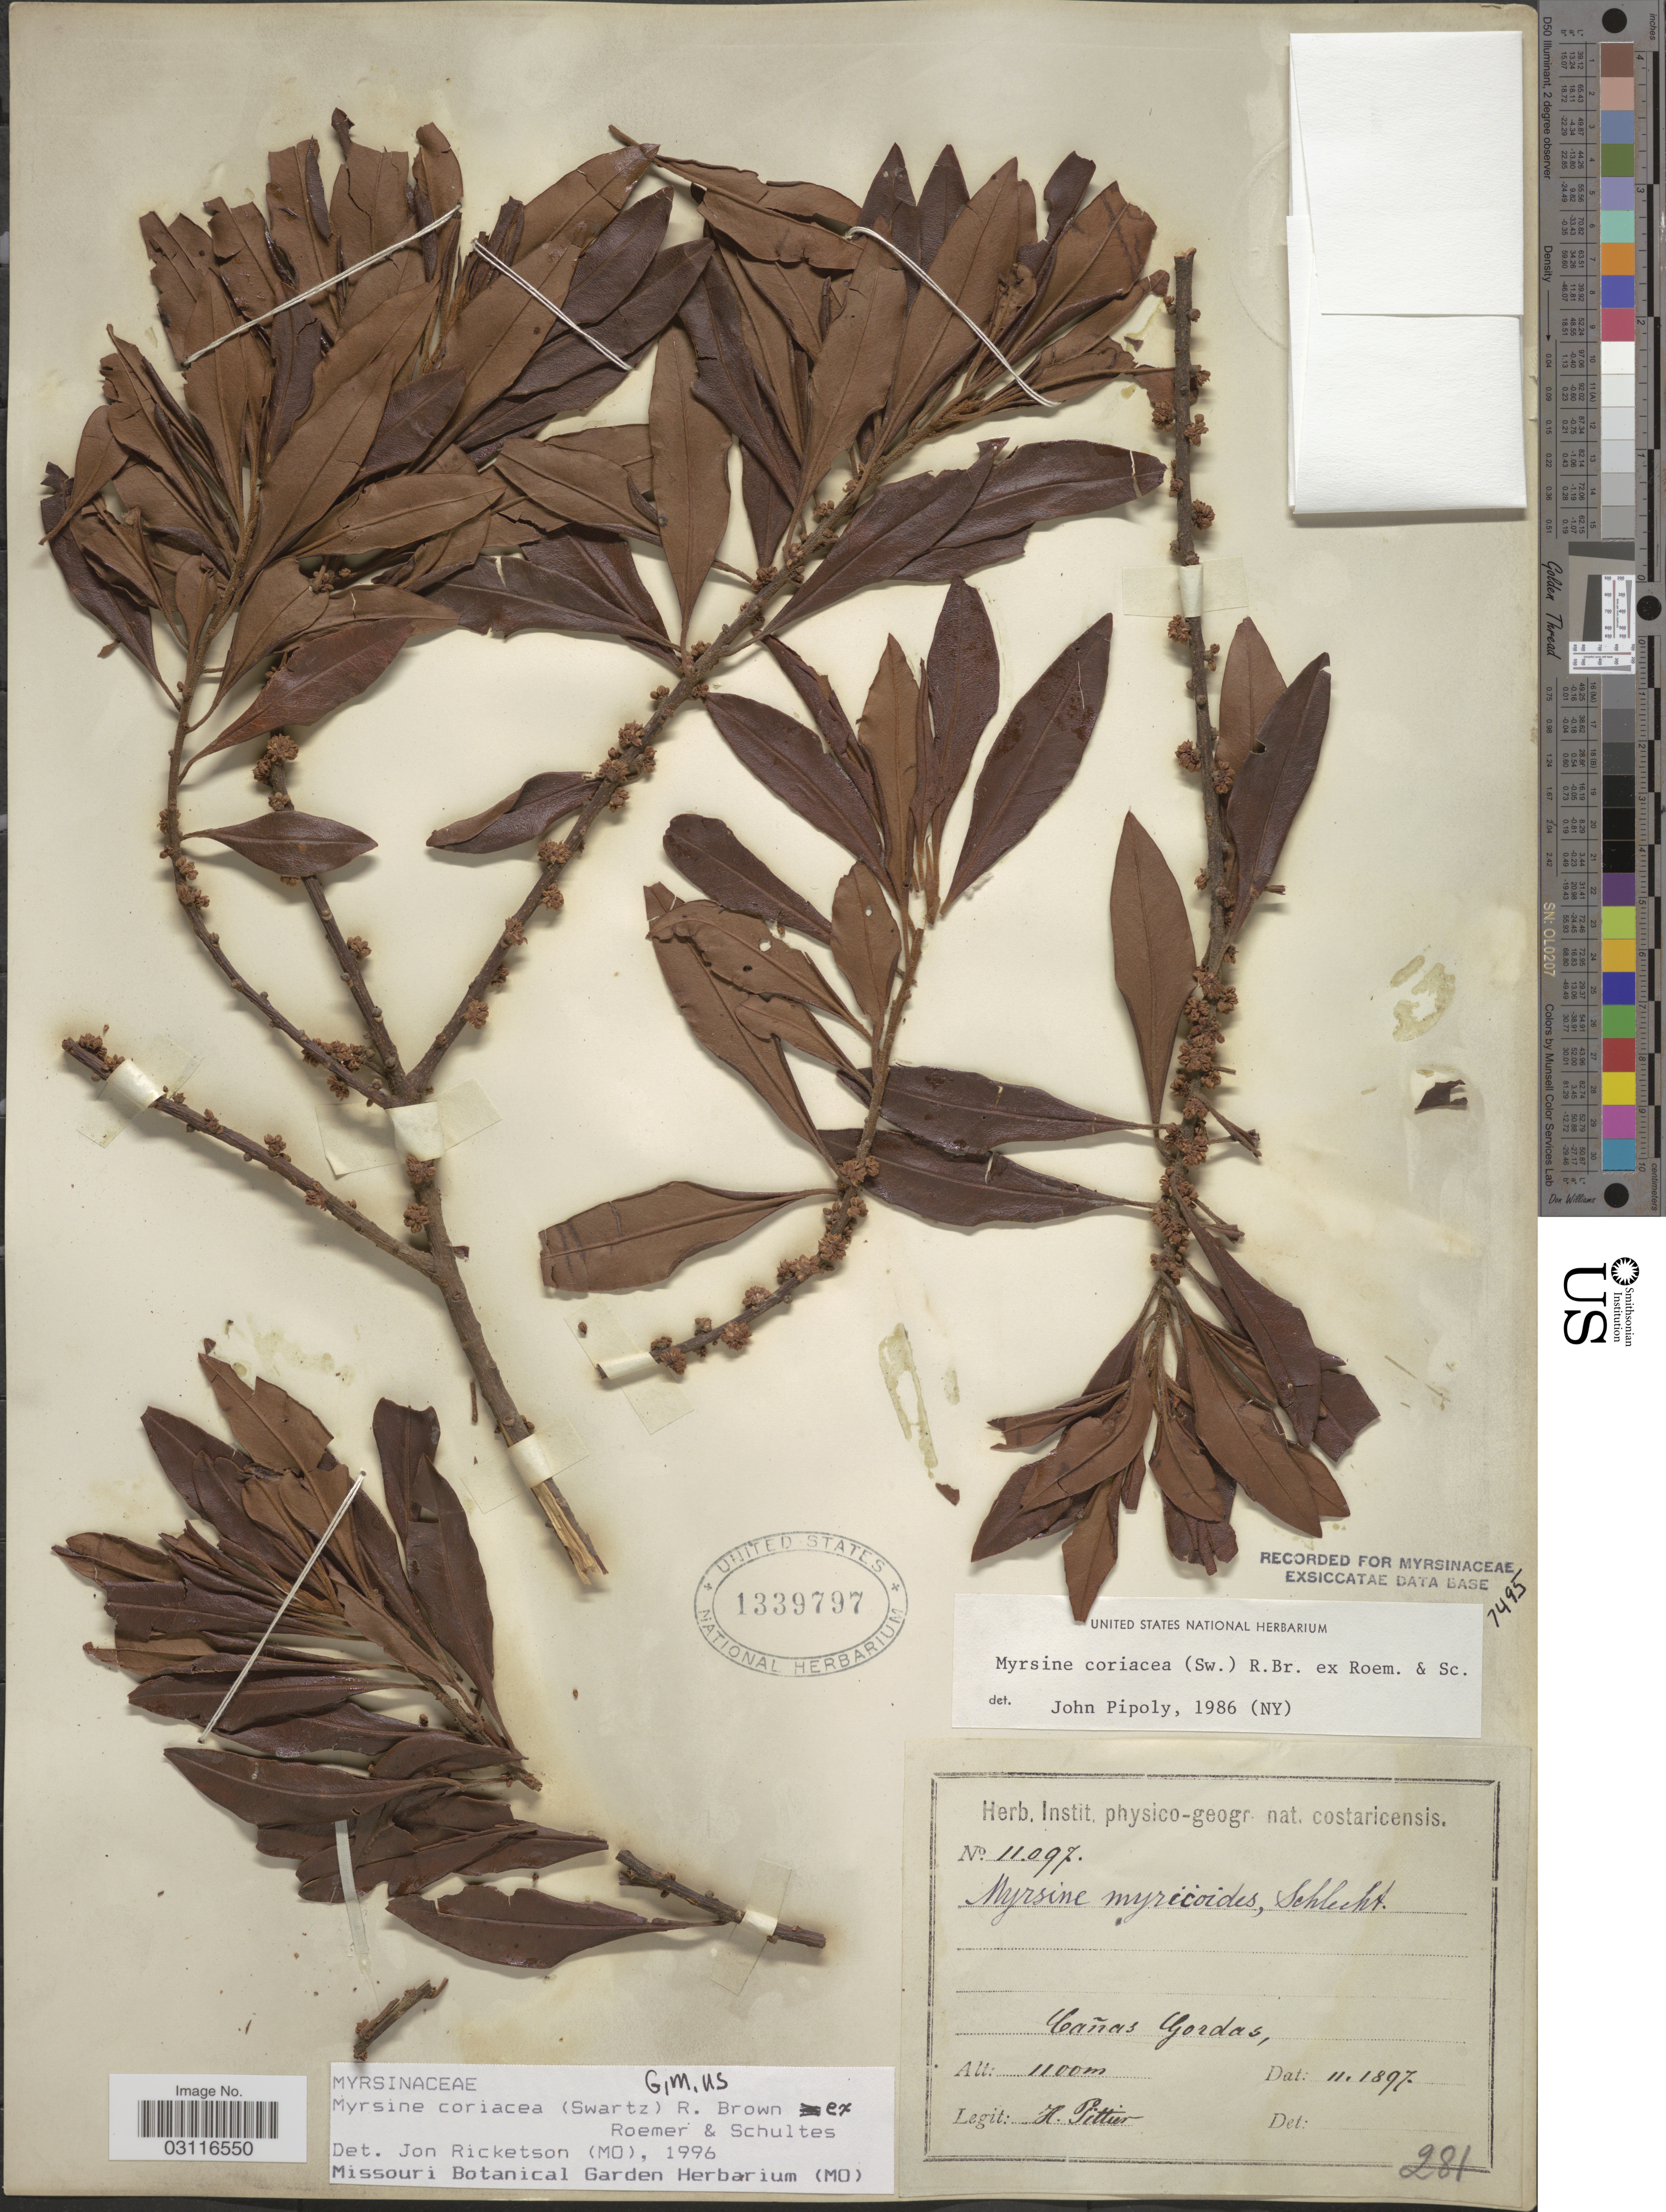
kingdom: Plantae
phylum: Tracheophyta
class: Magnoliopsida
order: Ericales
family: Primulaceae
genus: Myrsine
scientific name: Myrsine coriacea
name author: (Sw.) R. Br. ex Roem. & Schult.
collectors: H. F. Pittier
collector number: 11097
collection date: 1897-11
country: Costa Rica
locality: Cañas Gordas.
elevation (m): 1100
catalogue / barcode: US 1339797